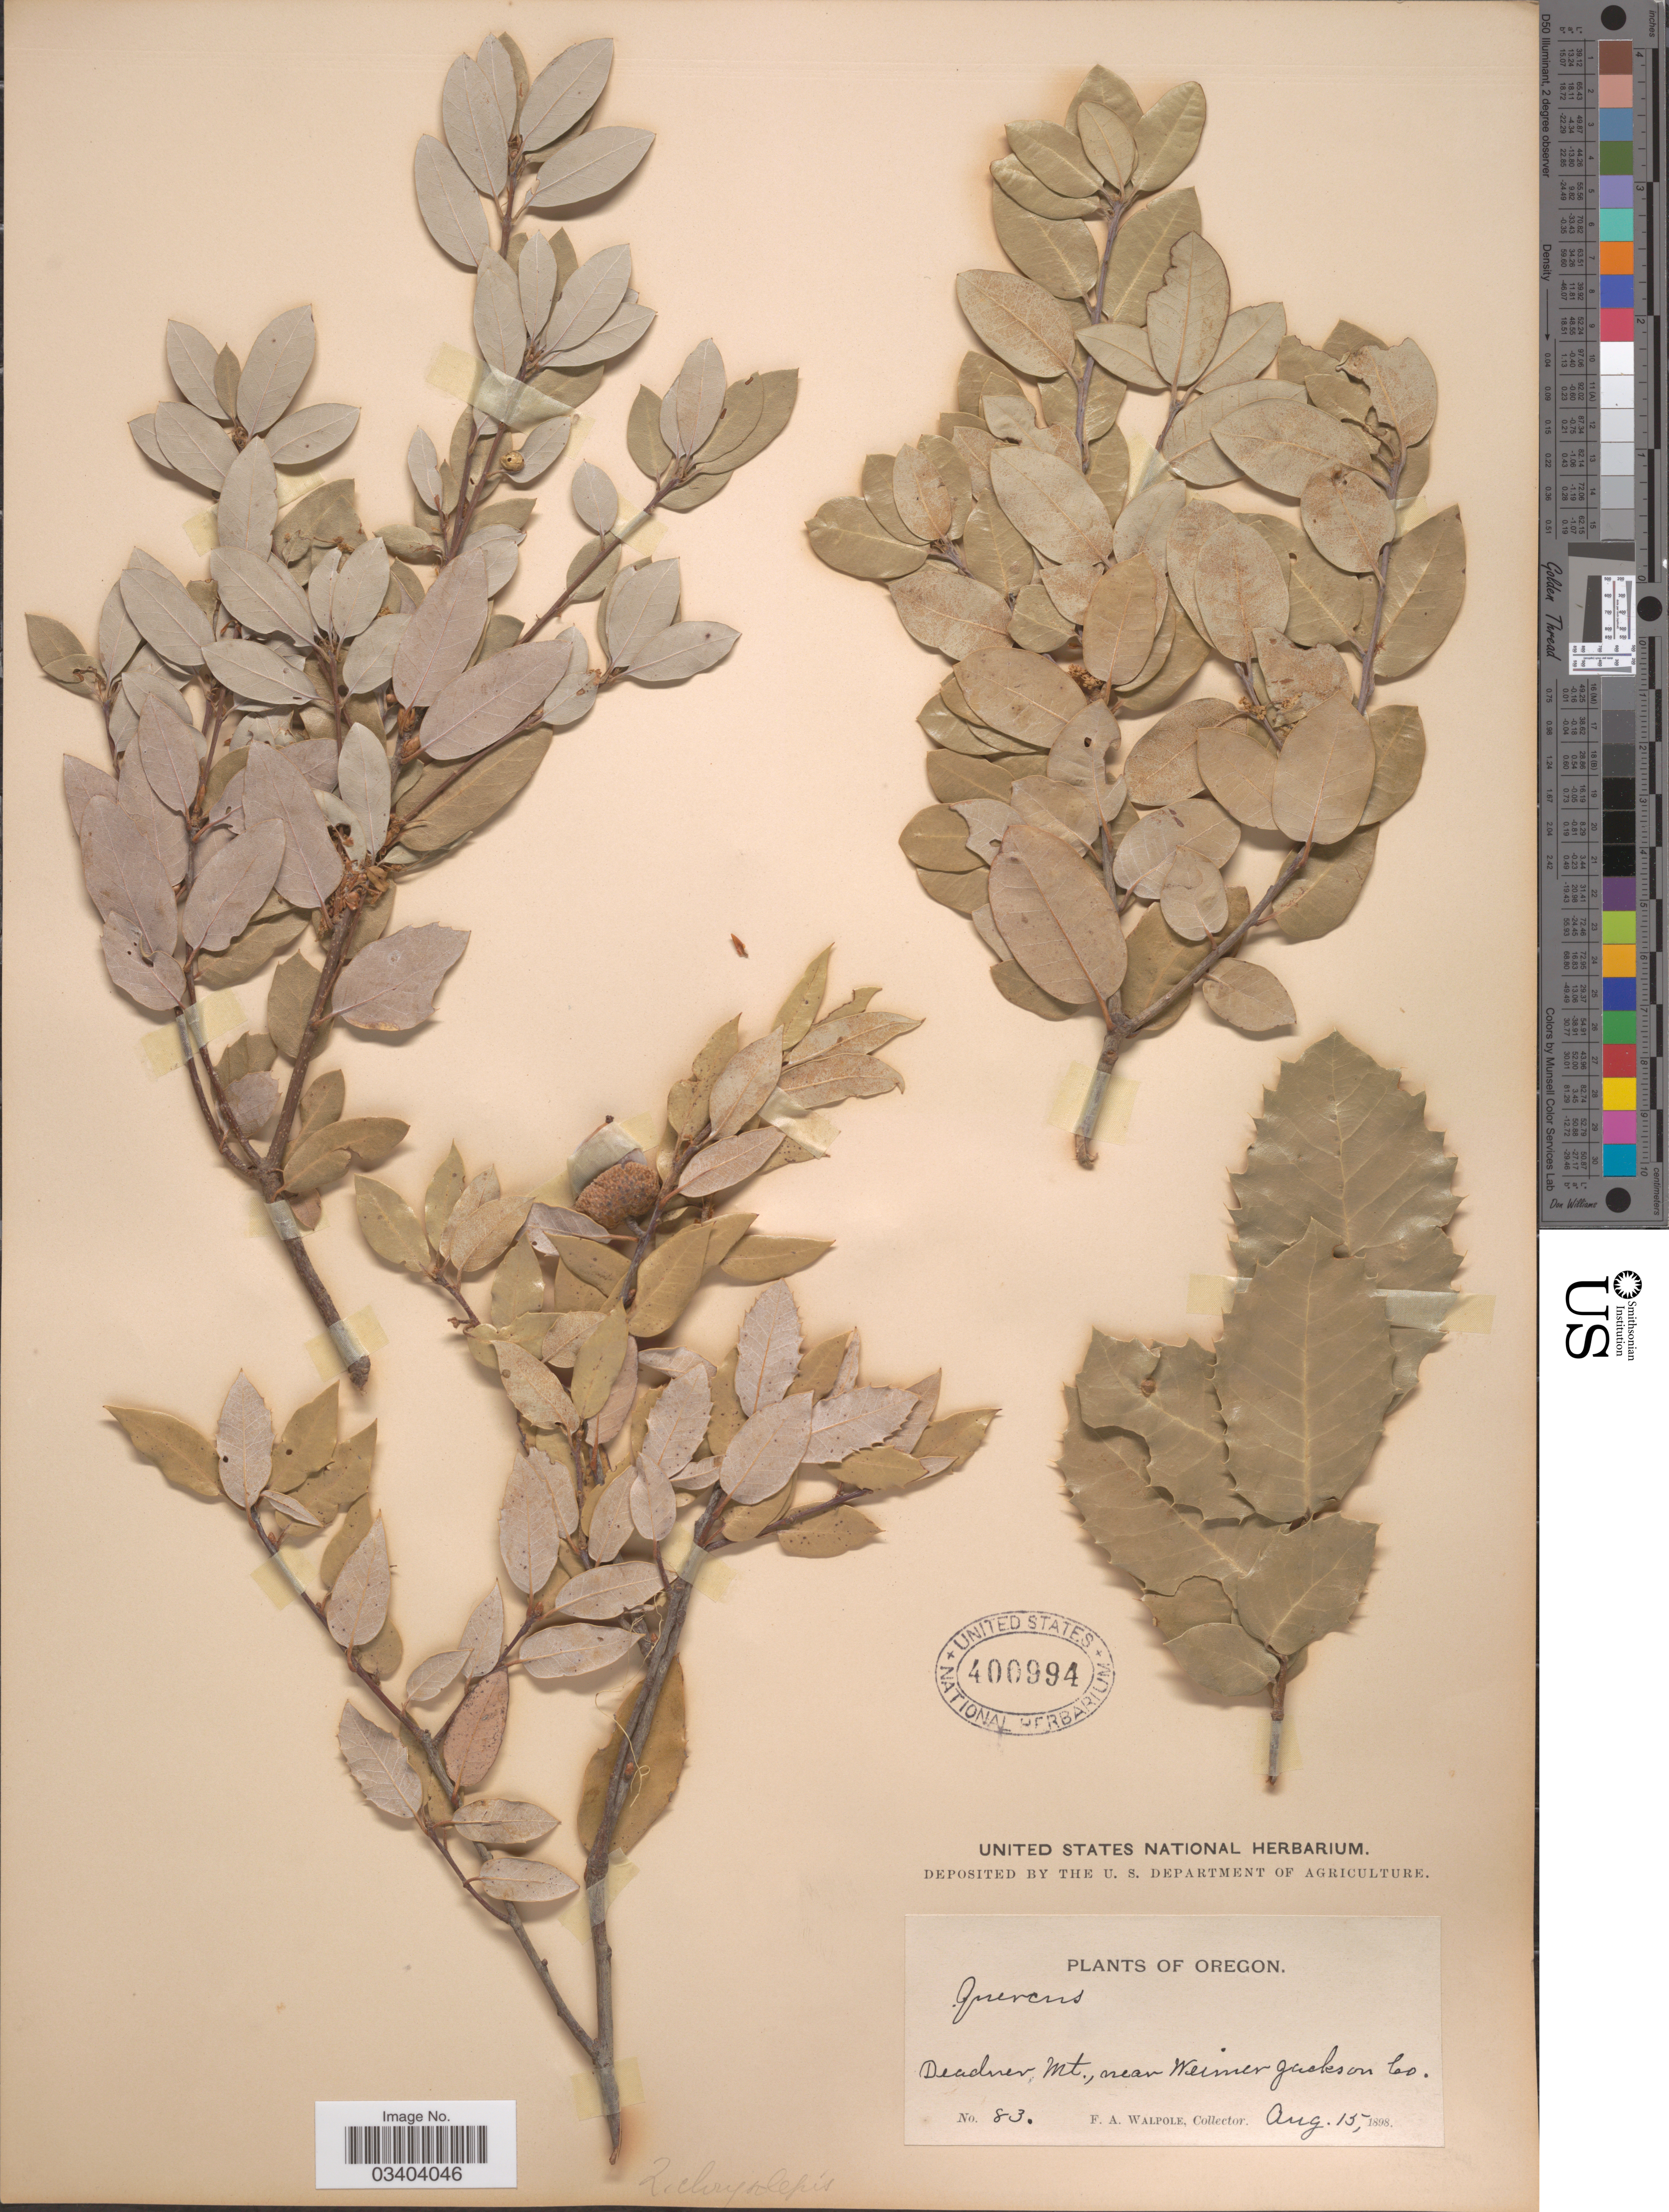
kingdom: Plantae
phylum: Tracheophyta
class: Magnoliopsida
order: Fagales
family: Fagaceae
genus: Quercus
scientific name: Quercus chrysolepis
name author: Liebm.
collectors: F. Walpole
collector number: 83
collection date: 1898-08-15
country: United States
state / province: Oregon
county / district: Jackson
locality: Deadner Mt., near Weimer Jackson Co.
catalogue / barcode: US 400994